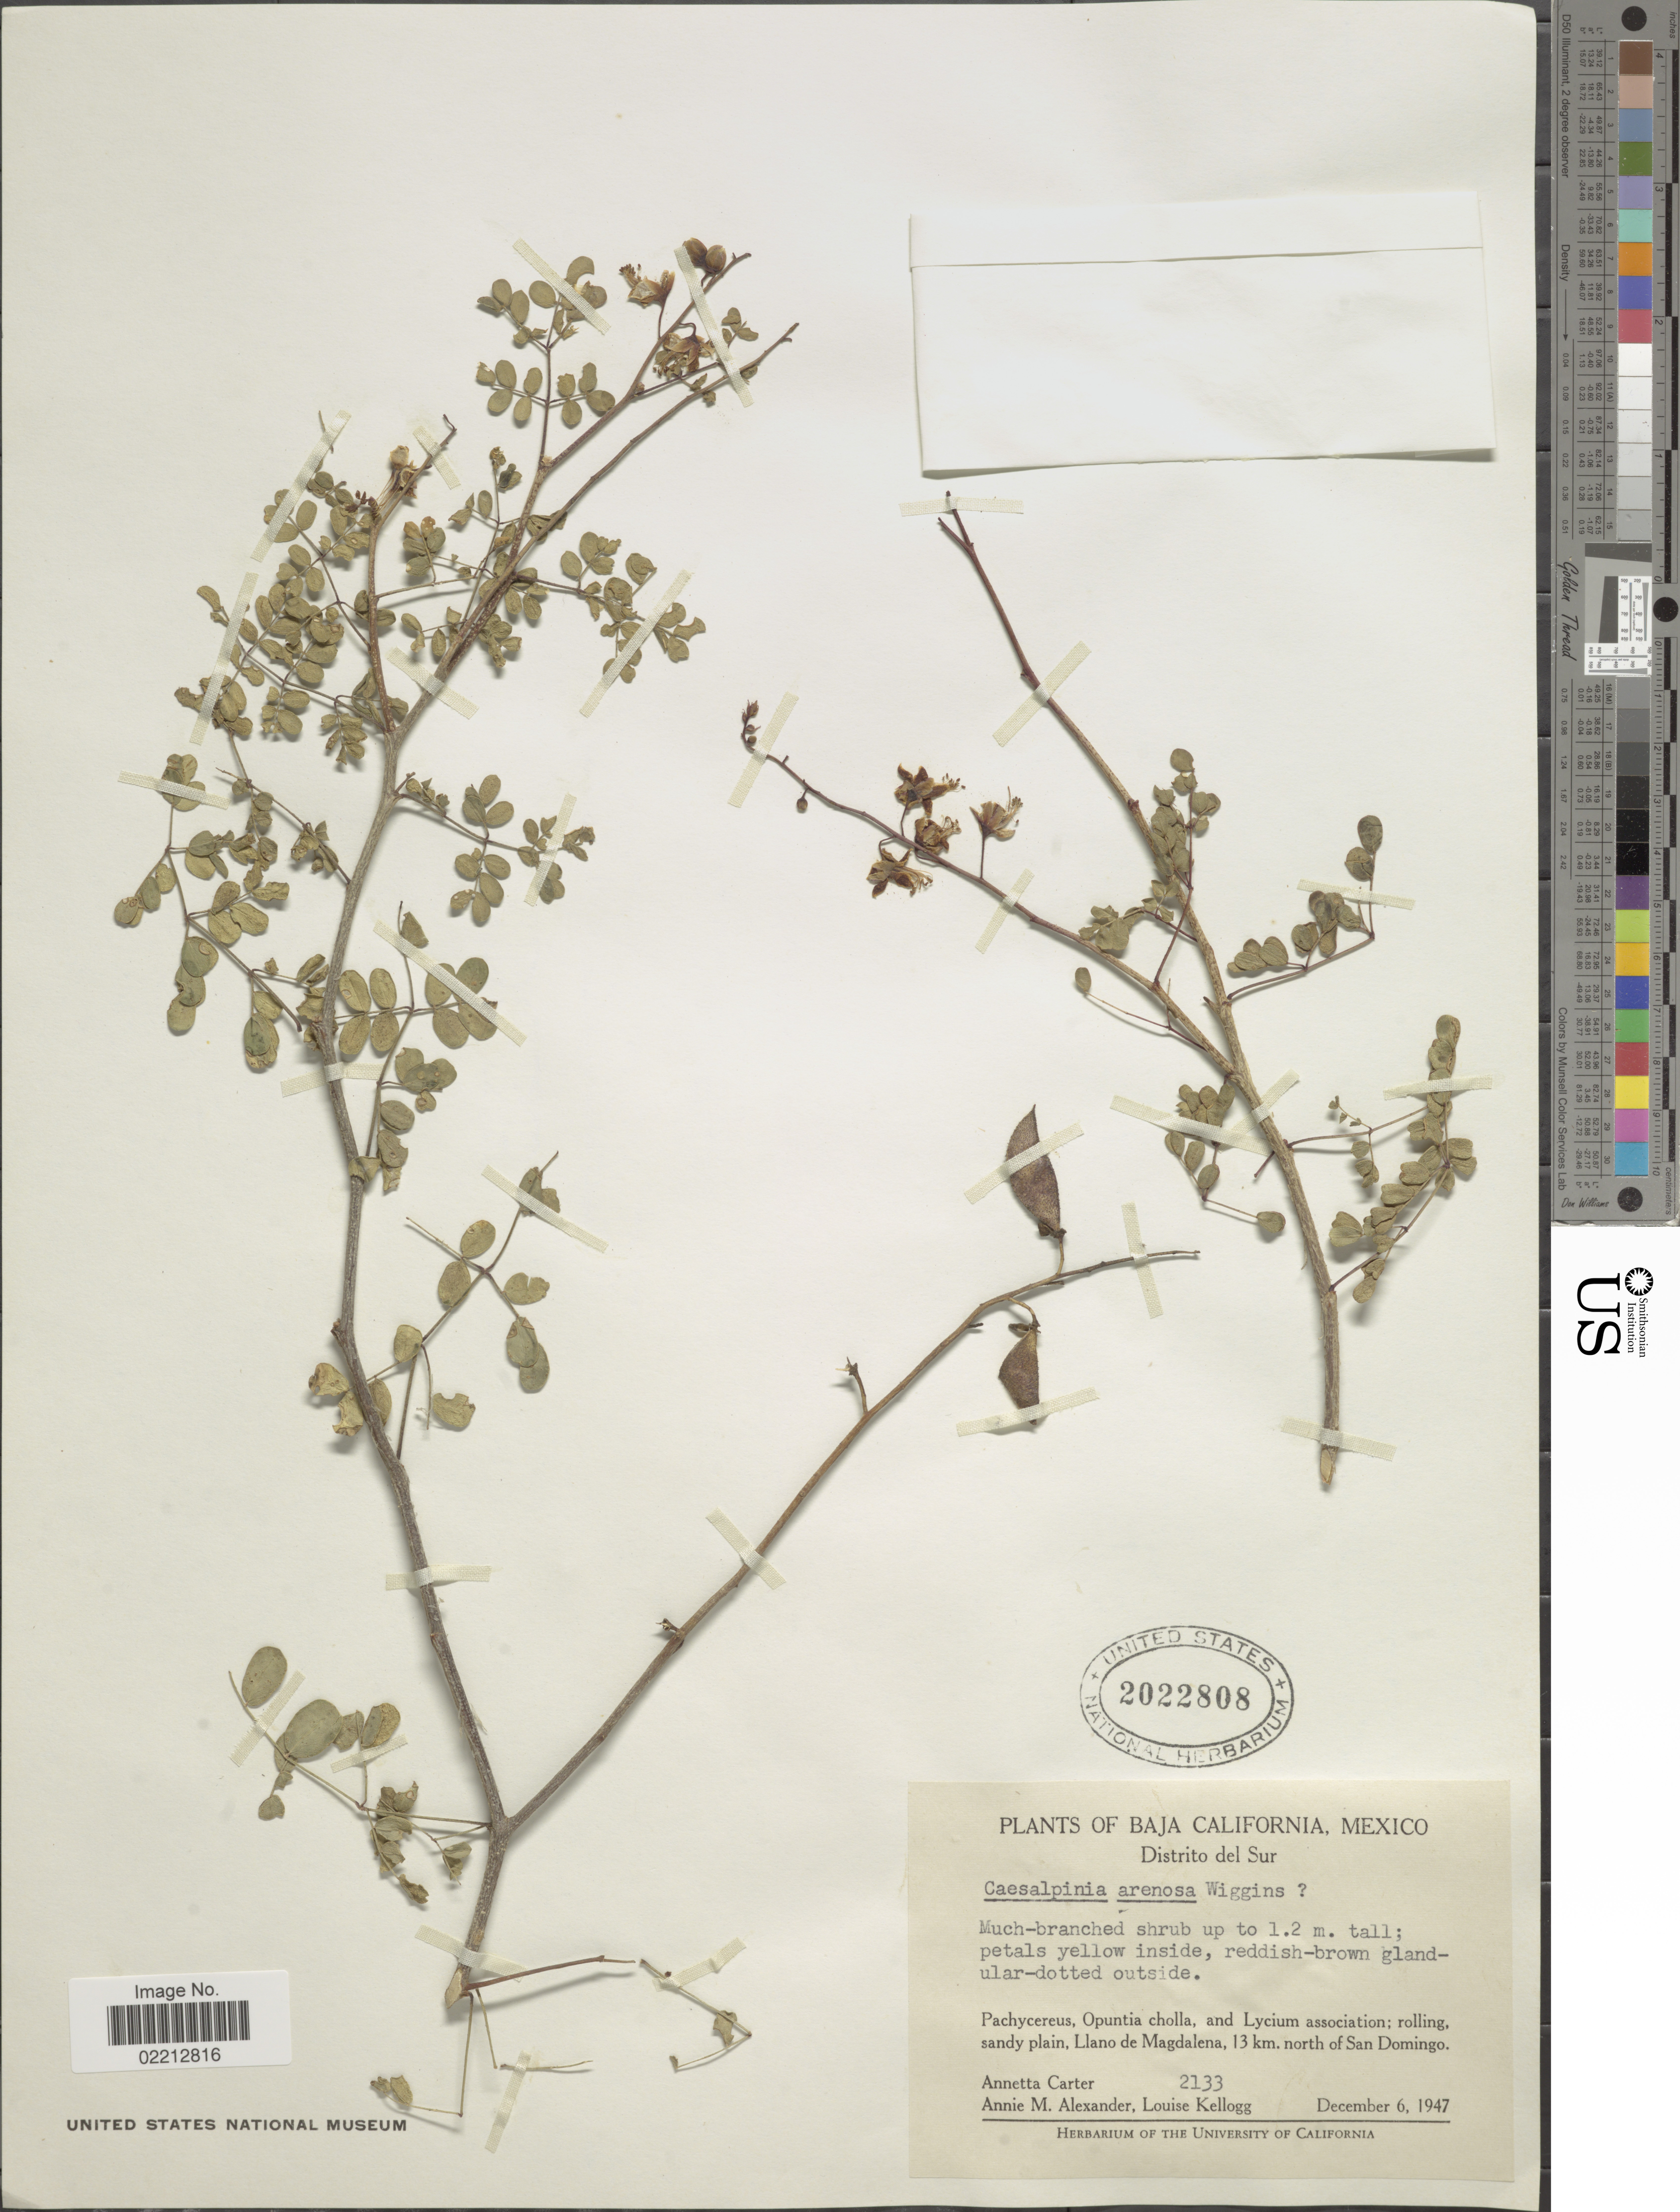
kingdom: Plantae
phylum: Tracheophyta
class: Magnoliopsida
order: Fabales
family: Fabaceae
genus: Erythrostemon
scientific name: Erythrostemon pannosus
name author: (K. Brandegee) Gagnon & G.P. Lewis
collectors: A. Carter, A. M. Alexander & L. Kellogg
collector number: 2133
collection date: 1947-12-06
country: Mexico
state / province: Baja California Sur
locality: Distrito del Sur, Llano de Magdalena, 13 km north of San Domingo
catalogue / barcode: US 2022808